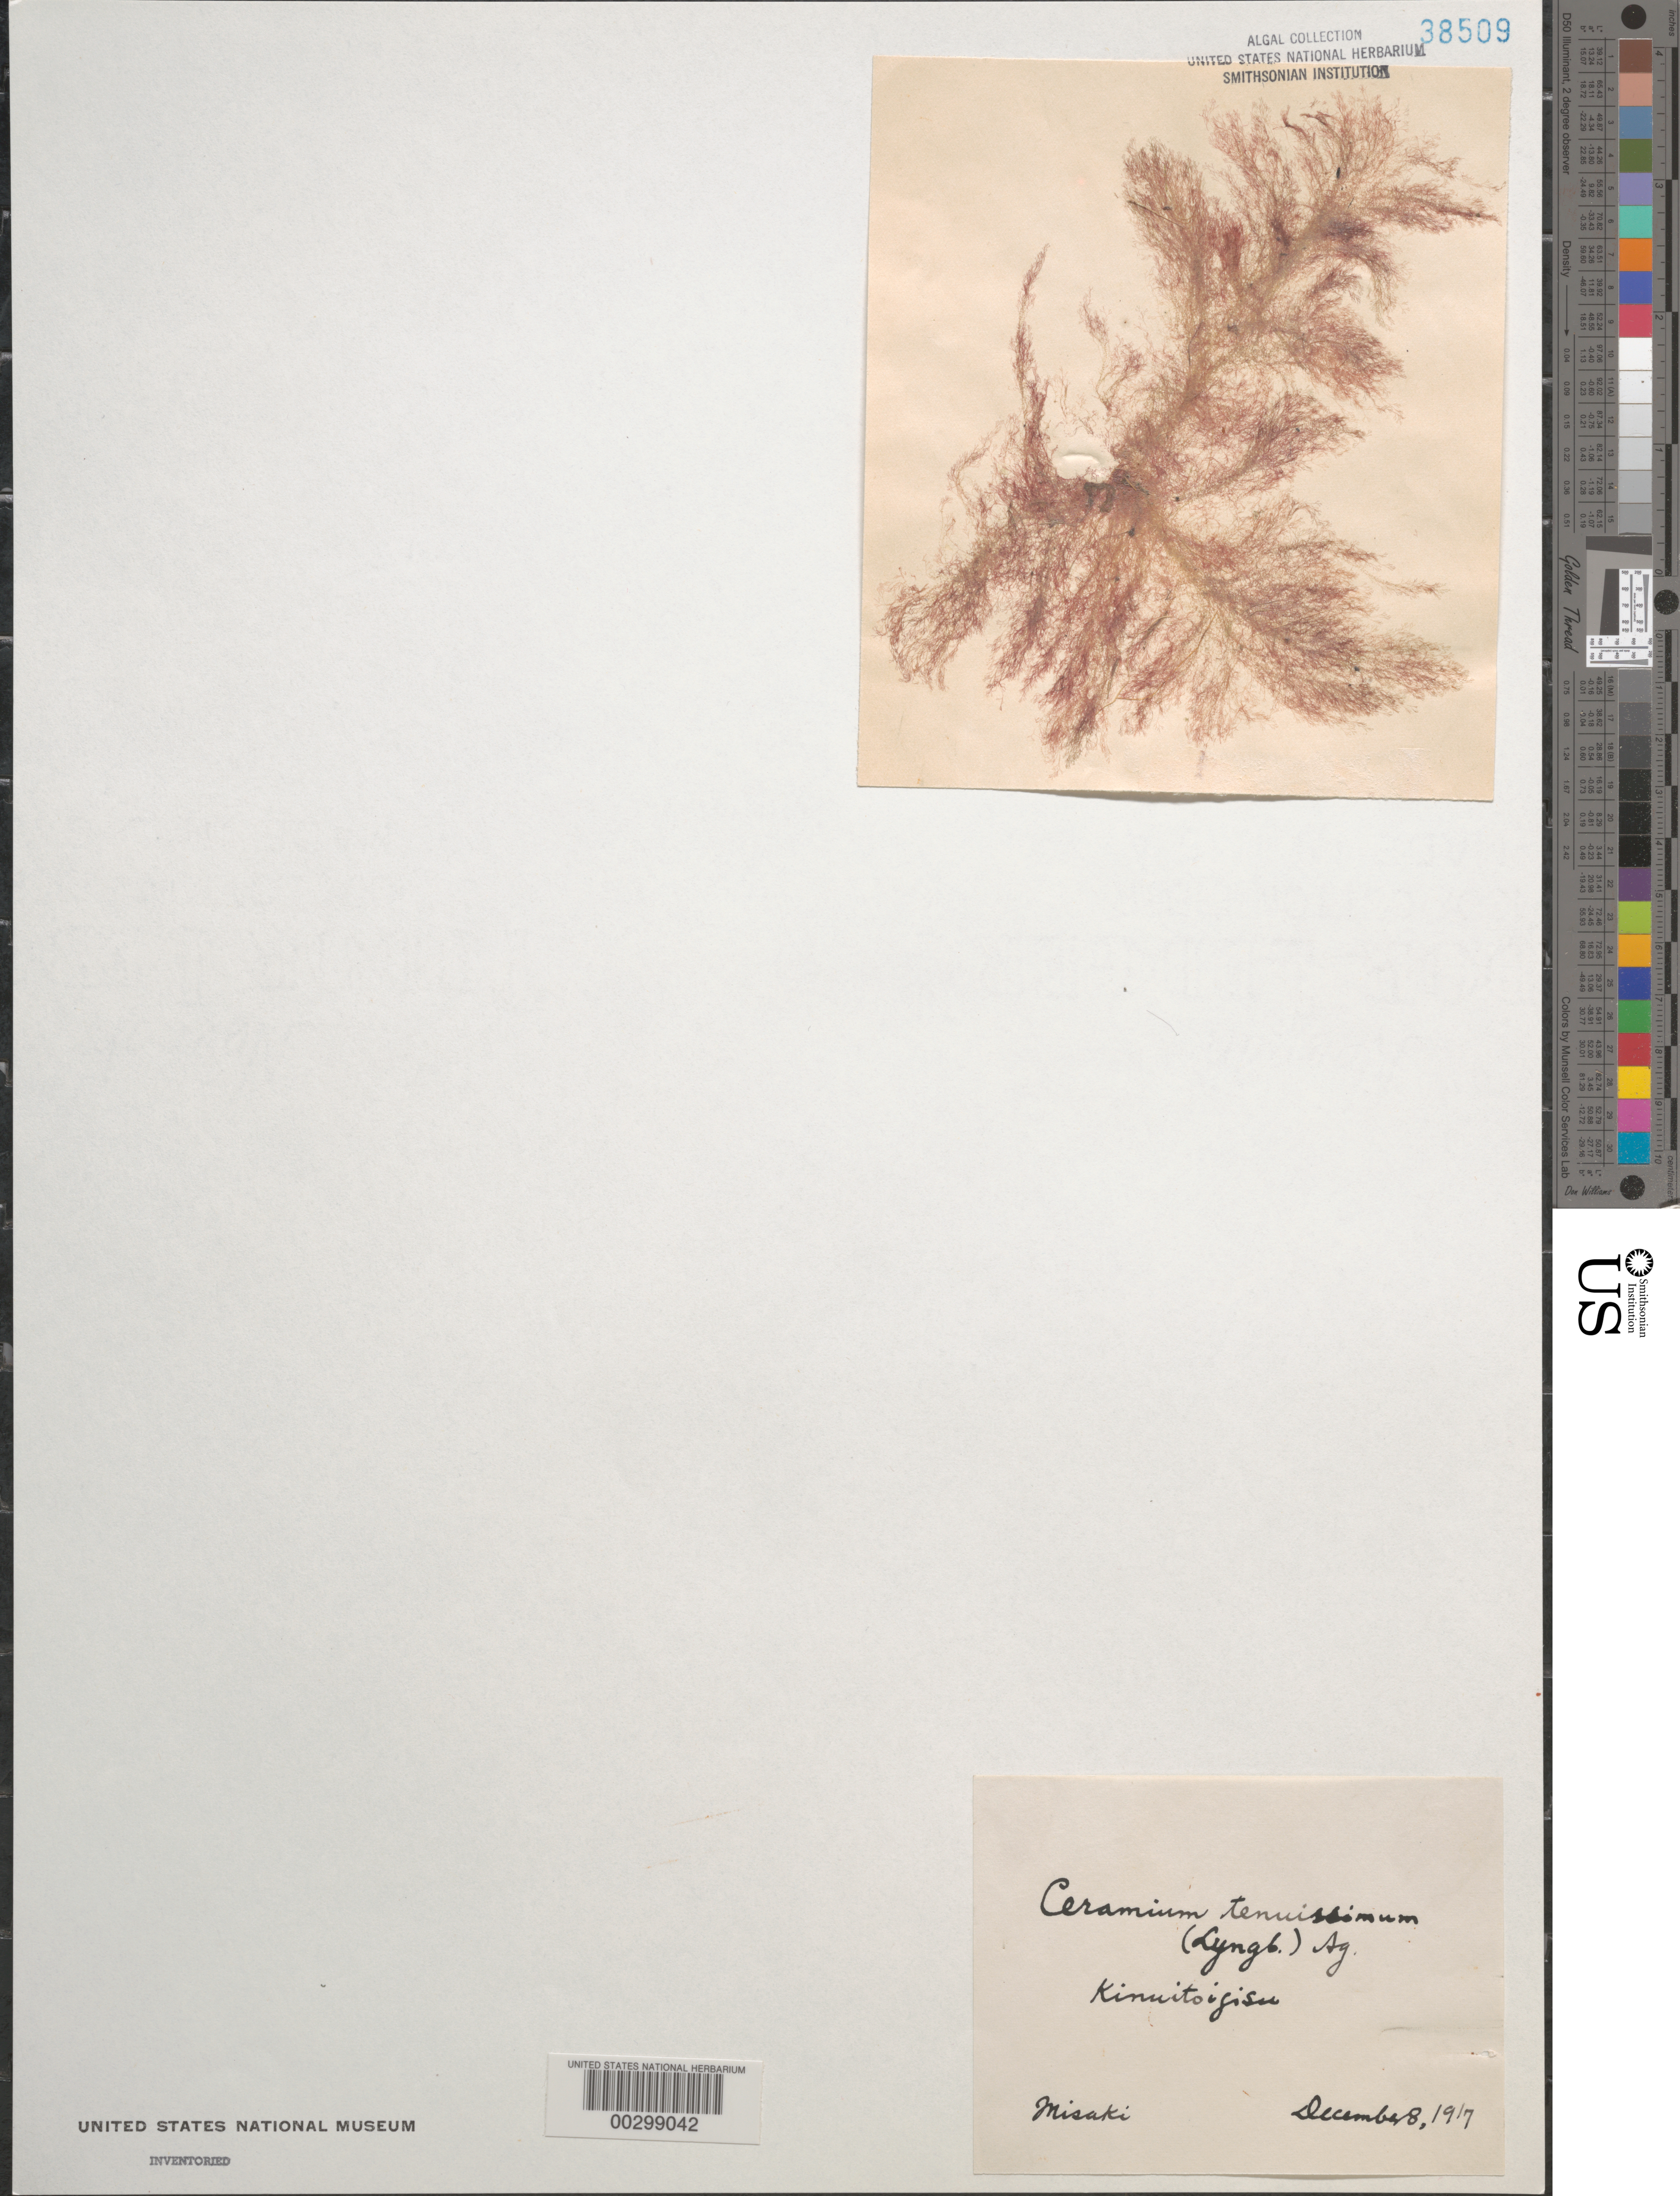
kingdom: Plantae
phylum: Rhodophyta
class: Florideophyceae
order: Ceramiales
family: Ceramiaceae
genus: Ceramium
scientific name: Ceramium diaphanum var. obscura, ined., 7/2023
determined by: Algae name updating Project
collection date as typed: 08 Dec 1917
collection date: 1917-12-08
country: Japan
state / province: Kanagawa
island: Honshu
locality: Misaki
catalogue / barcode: US 38509